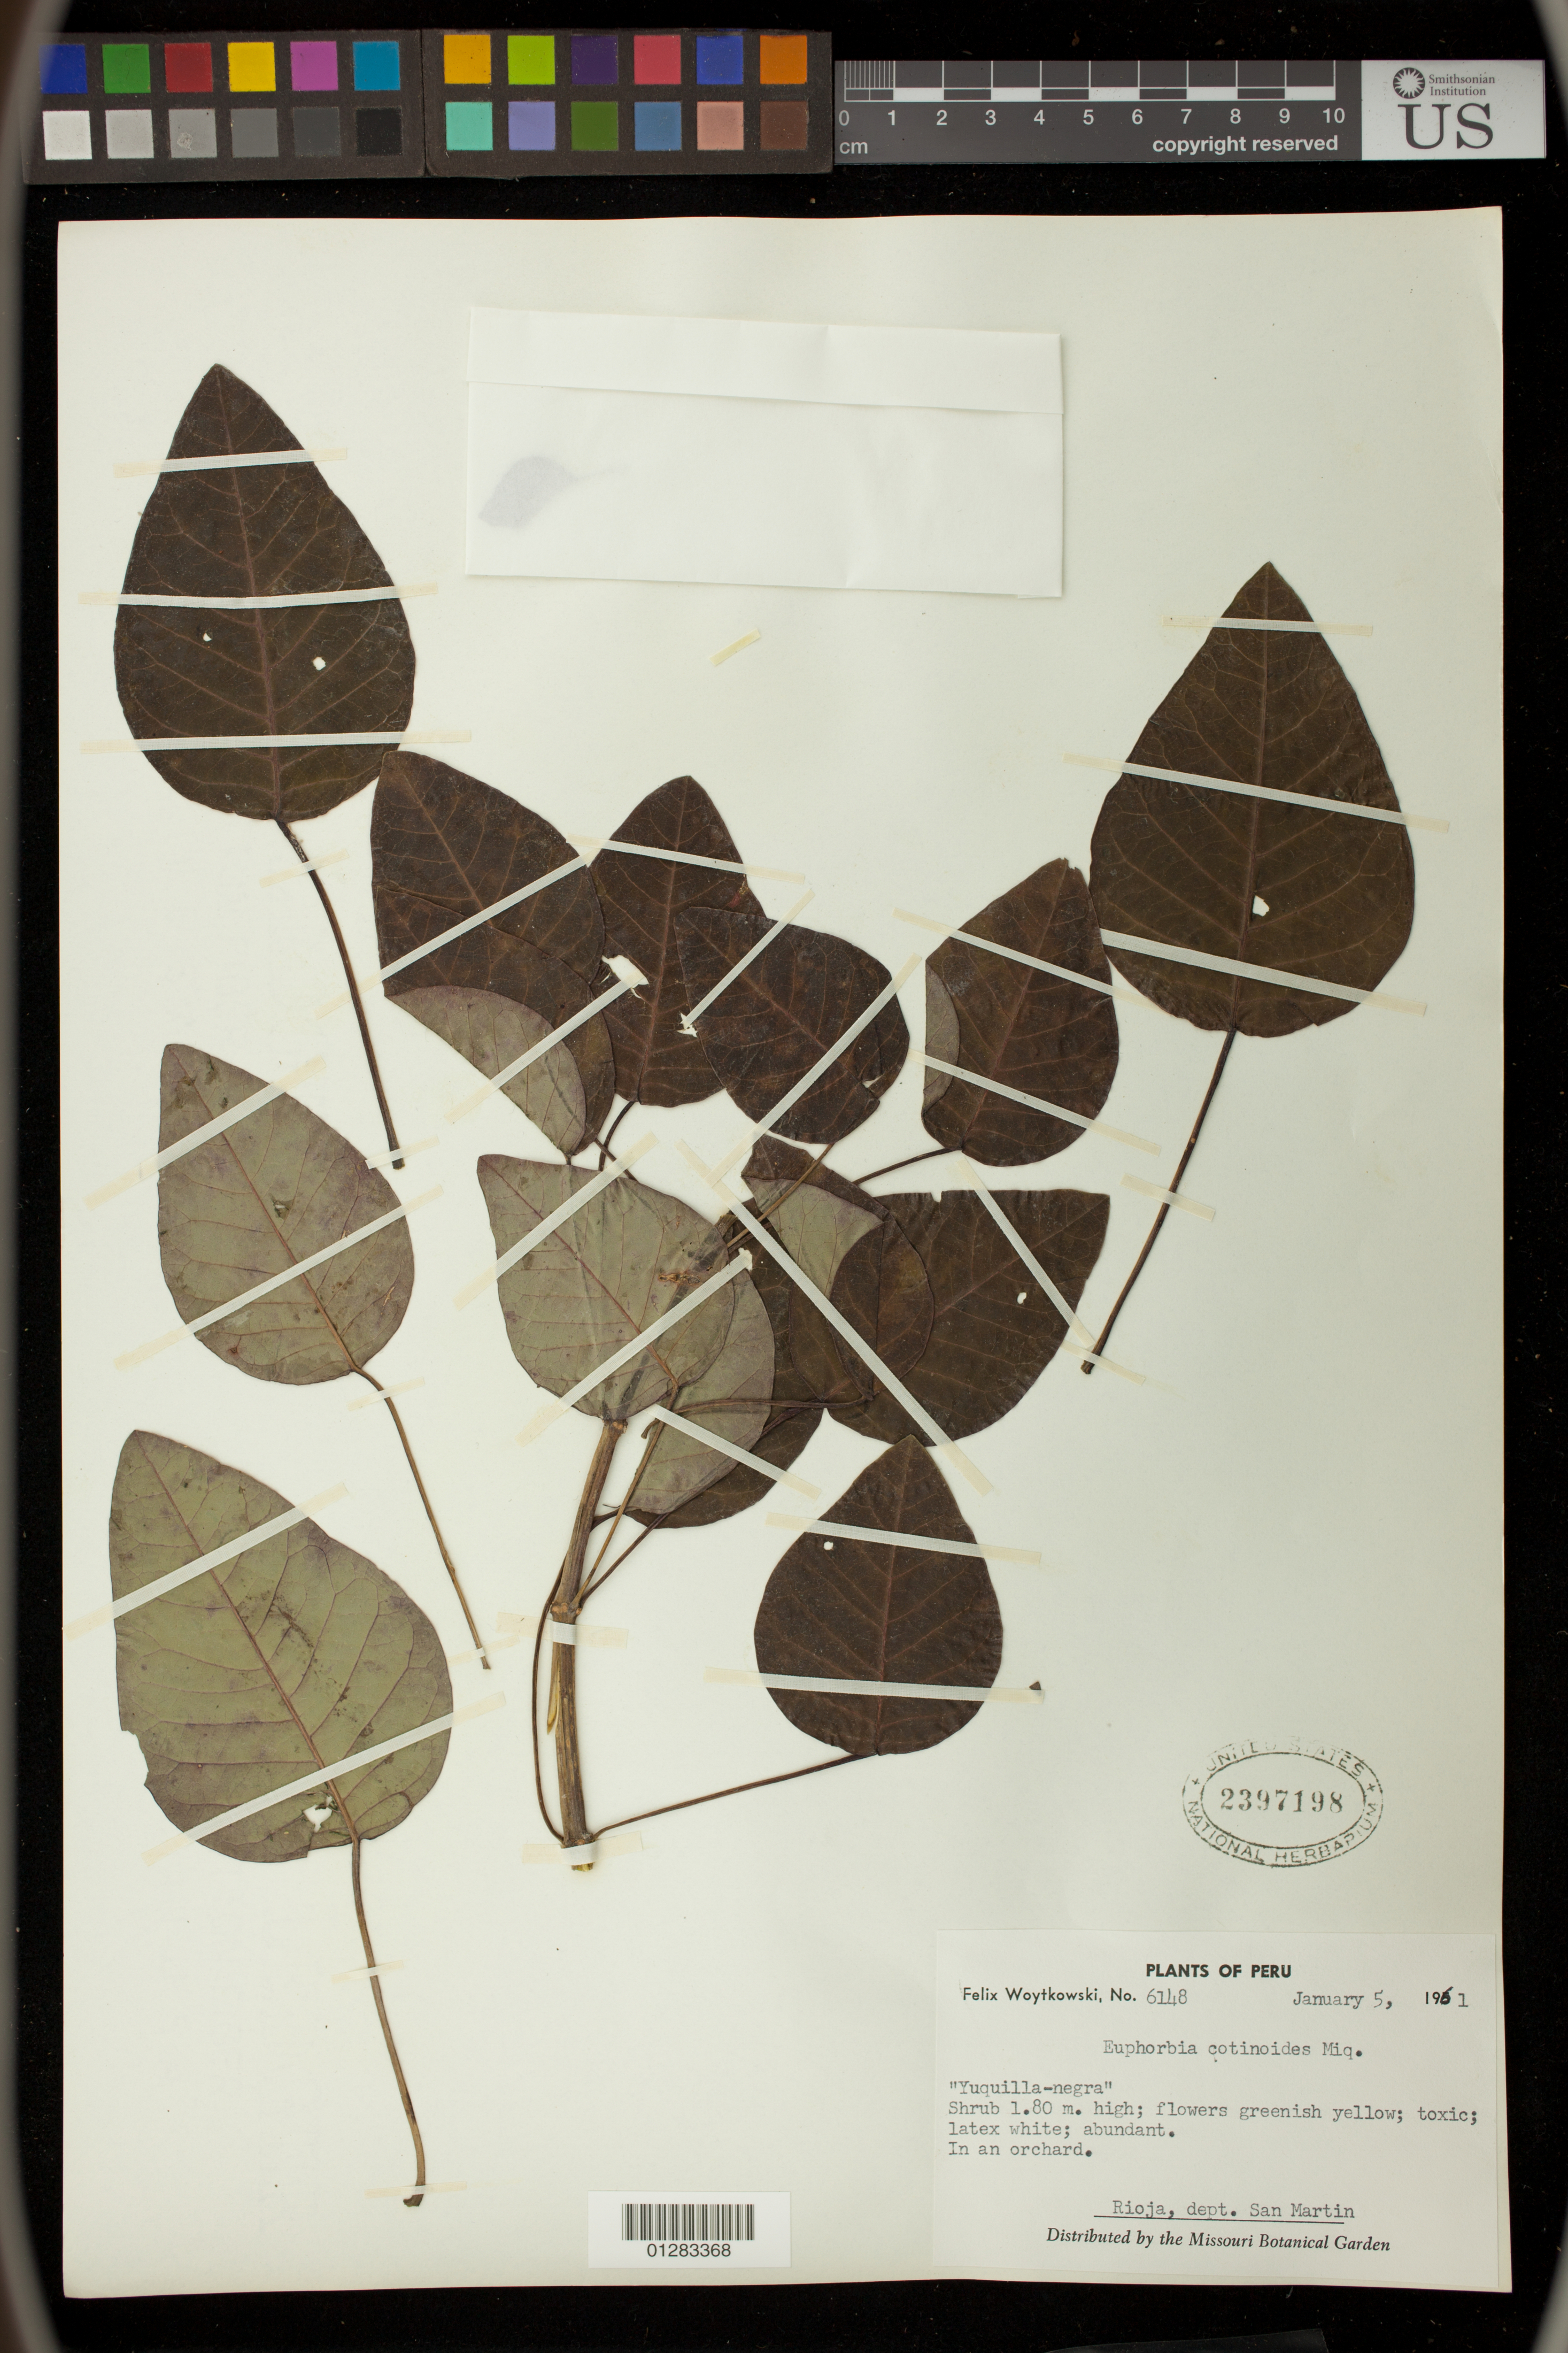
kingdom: Plantae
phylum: Tracheophyta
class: Magnoliopsida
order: Malpighiales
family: Euphorbiaceae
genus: Euphorbia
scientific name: Euphorbia cotinifolia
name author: L.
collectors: F. Woytkowski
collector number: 6148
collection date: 1961-01-05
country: Peru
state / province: San Martín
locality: Rioja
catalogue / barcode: US 2397198